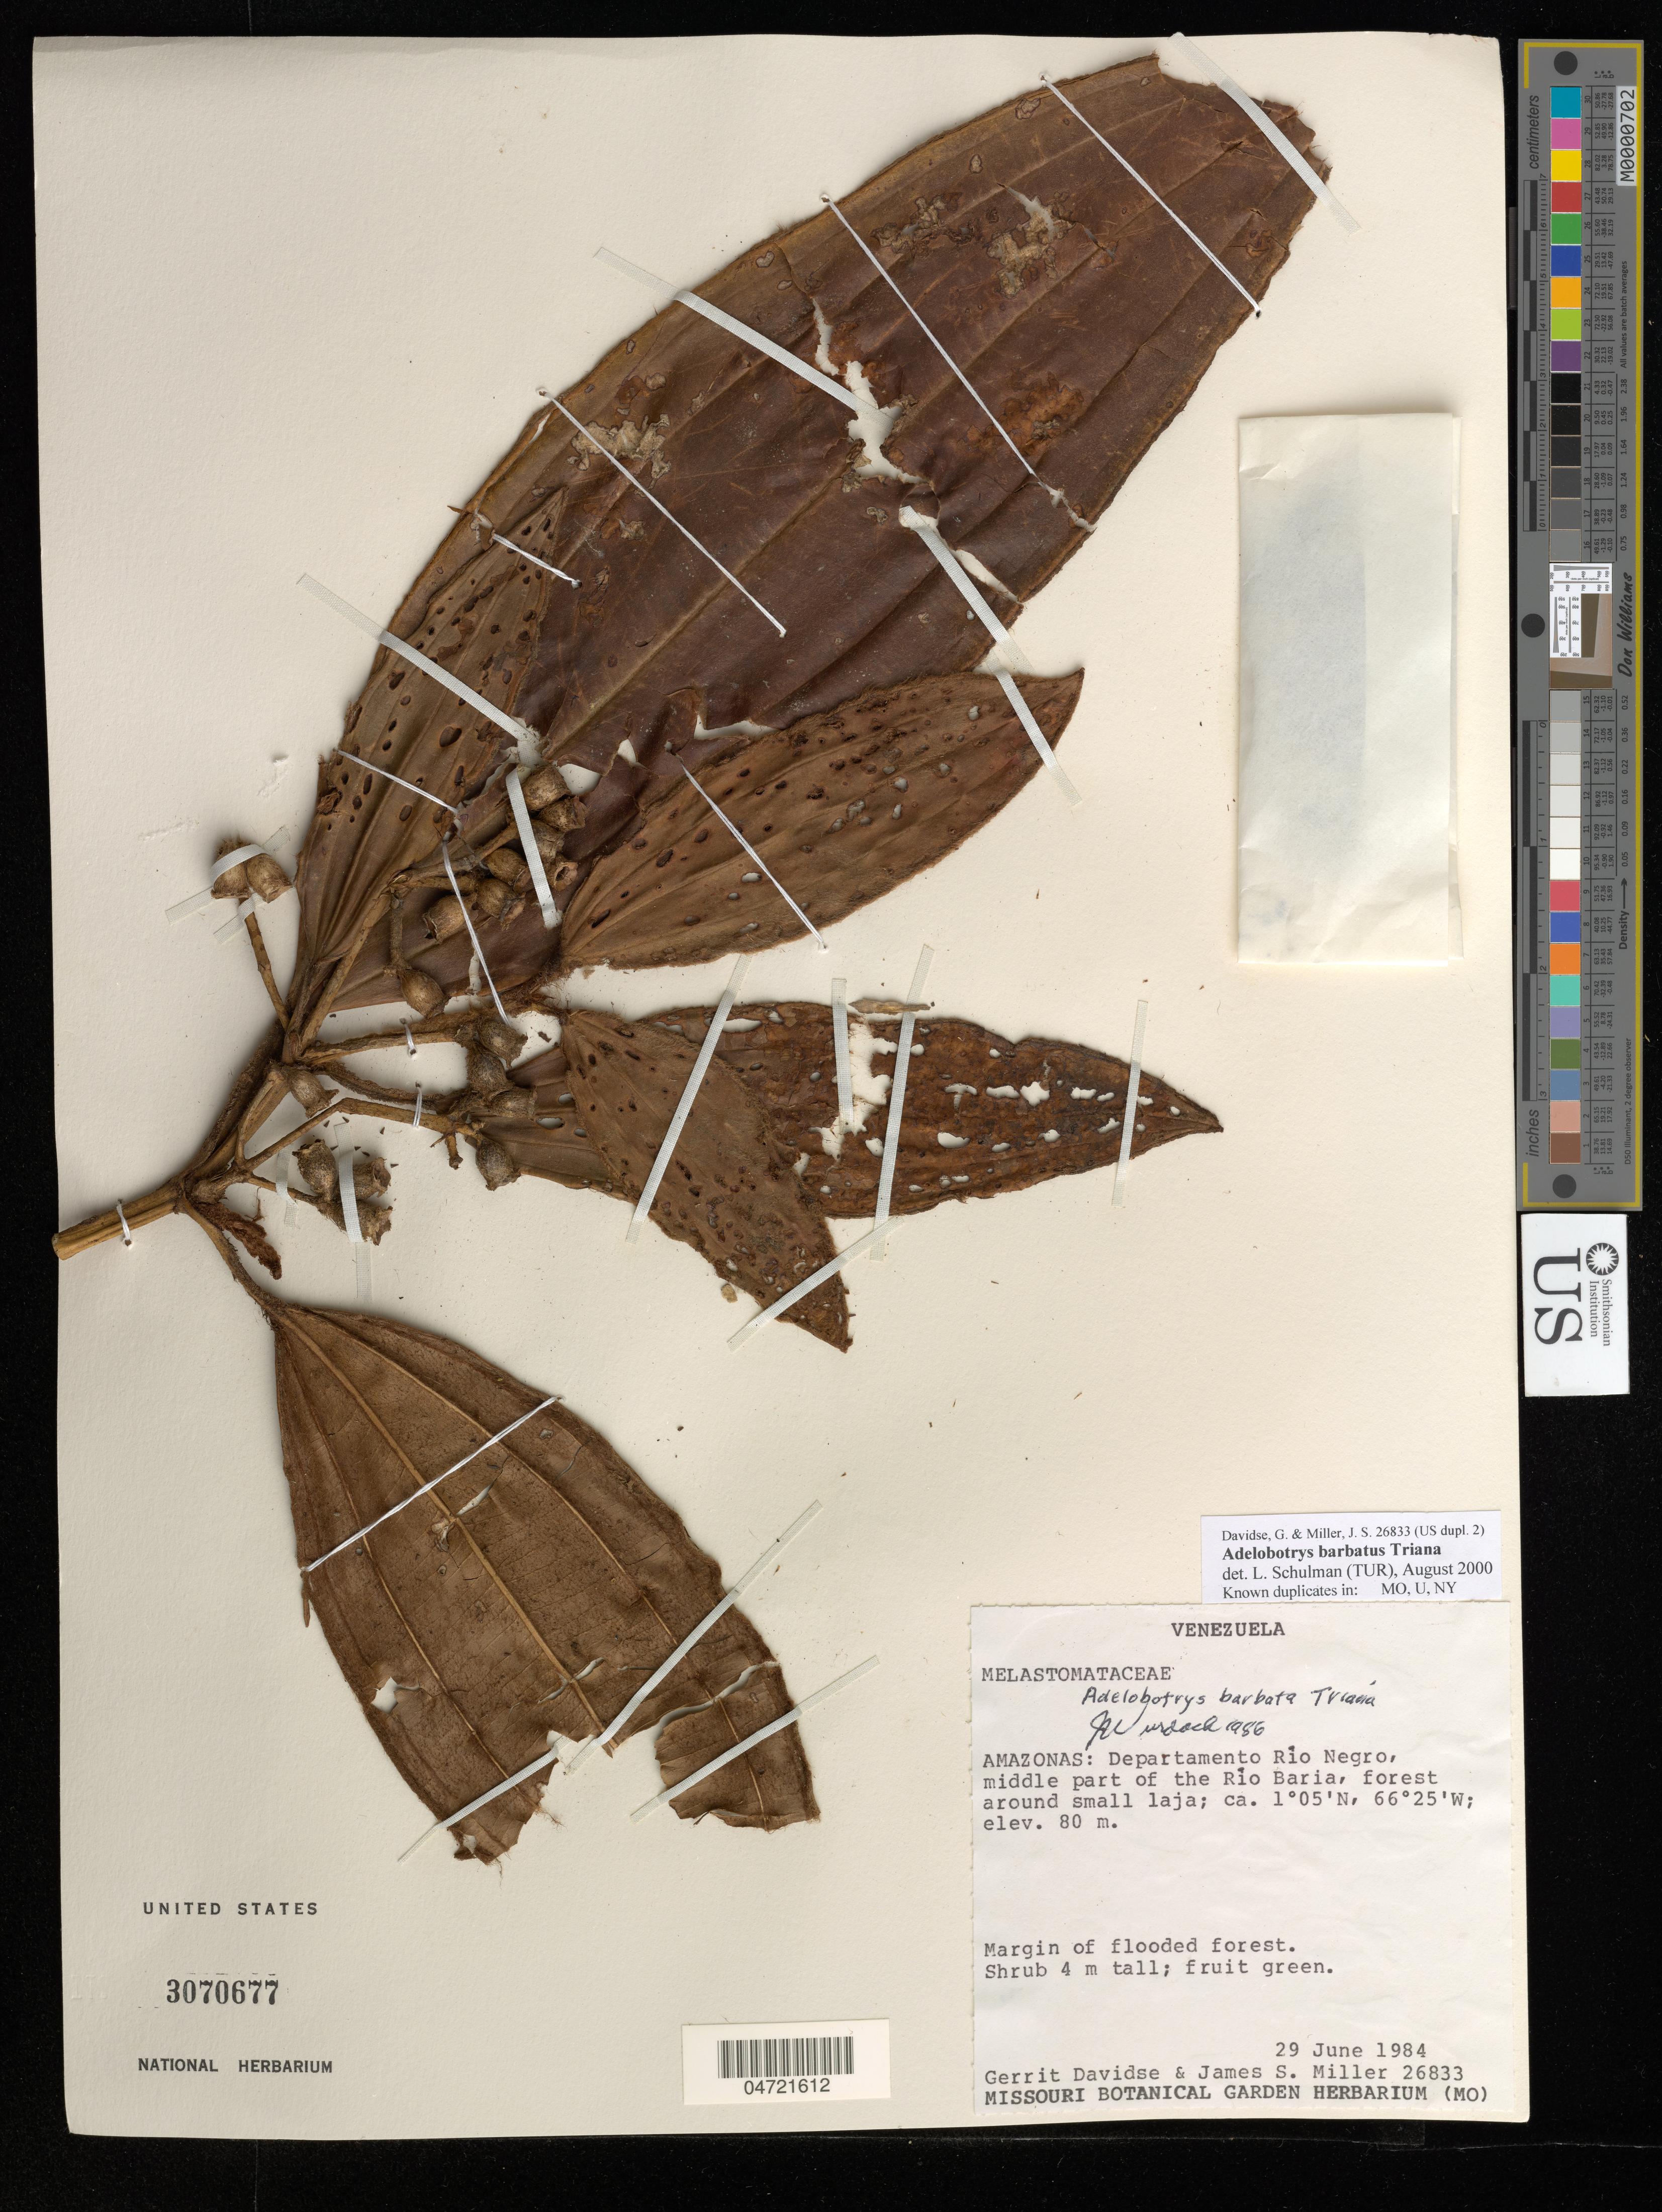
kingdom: Plantae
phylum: Tracheophyta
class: Magnoliopsida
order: Myrtales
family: Melastomataceae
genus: Adelobotrys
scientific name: Adelobotrys barbatus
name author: Triana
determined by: Schulman, Leif, (TUR), University of Turku (FINLAND)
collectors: G. Davidse & J. S. Miller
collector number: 26833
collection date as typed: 29-Jun-84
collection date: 1984-06-29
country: Venezuela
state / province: Amazonas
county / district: Río Negro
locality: Río Baria, middle part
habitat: Forest around small laja; margin of flooded forest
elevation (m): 80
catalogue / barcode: US 3070677